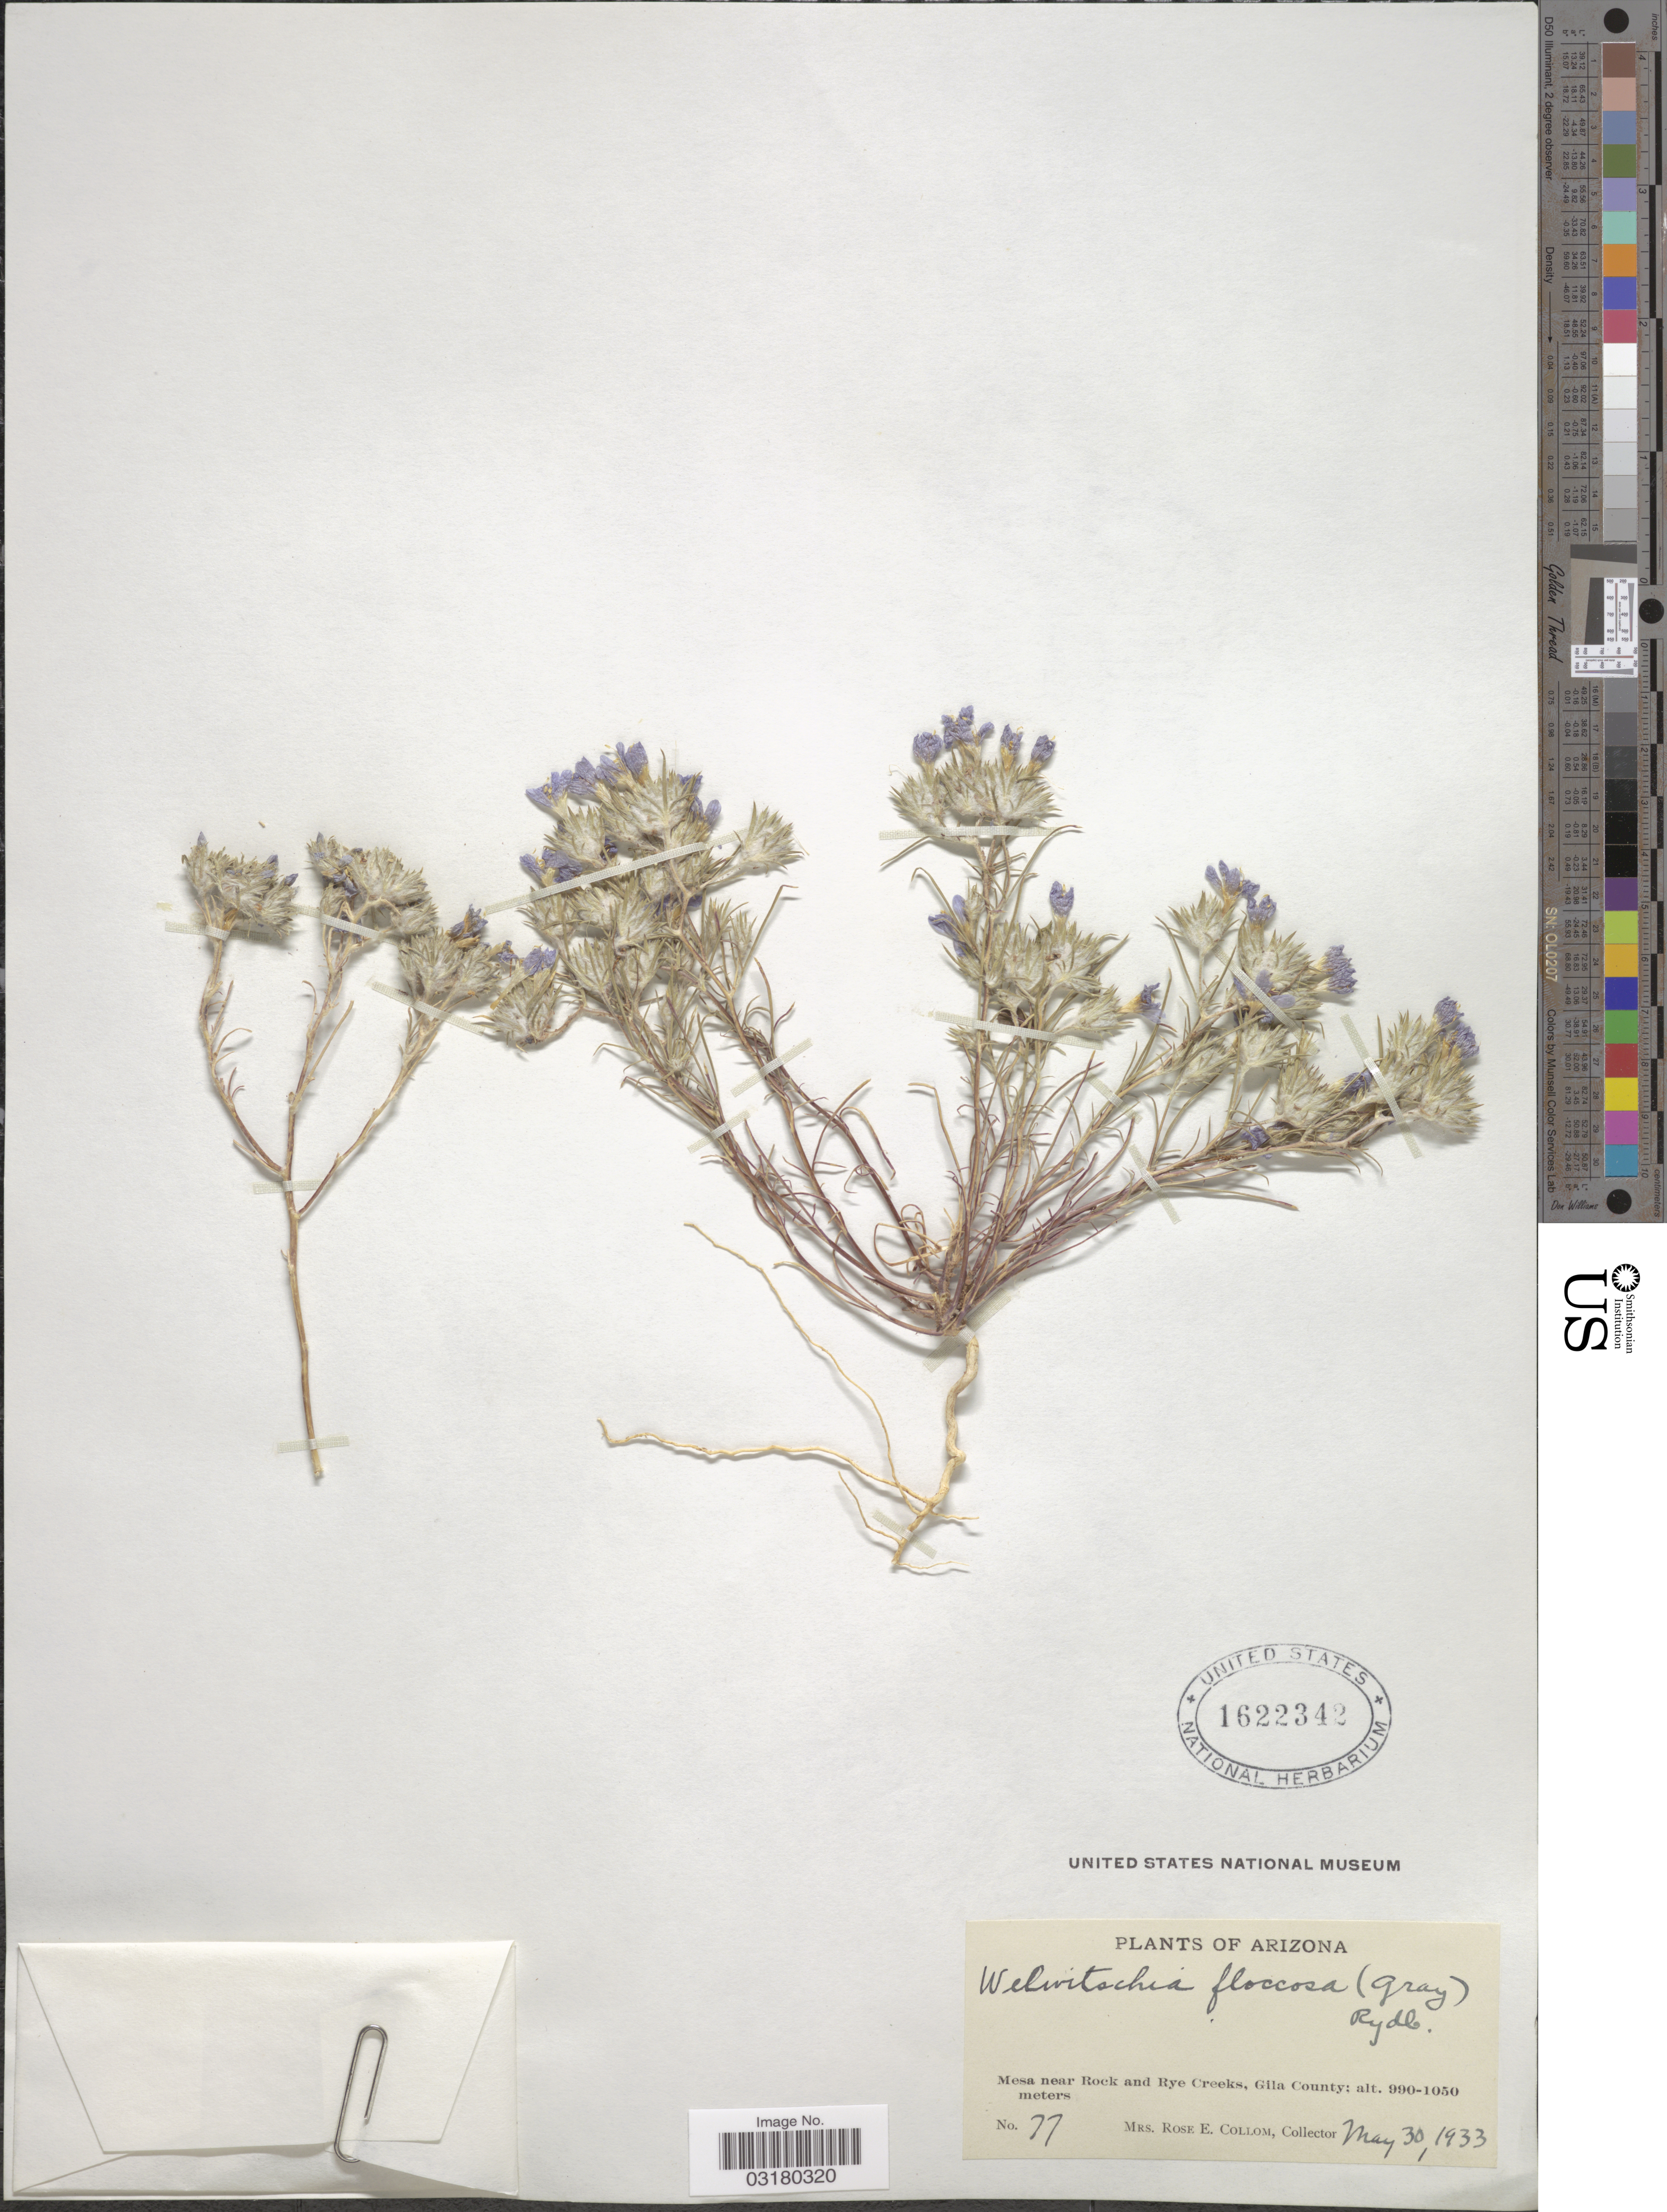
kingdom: Plantae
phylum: Tracheophyta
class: Magnoliopsida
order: Ericales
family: Polemoniaceae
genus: Eriastrum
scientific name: Eriastrum eremicum subsp. yageri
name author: (Jeps.) H. Mason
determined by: De Groot, Sarah J.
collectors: R. E. Collom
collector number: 77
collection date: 1933-05-30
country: United States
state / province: Arizona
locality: Mesa near Rock and Rye Creek, Gila County.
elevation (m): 990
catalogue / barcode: US 1622342